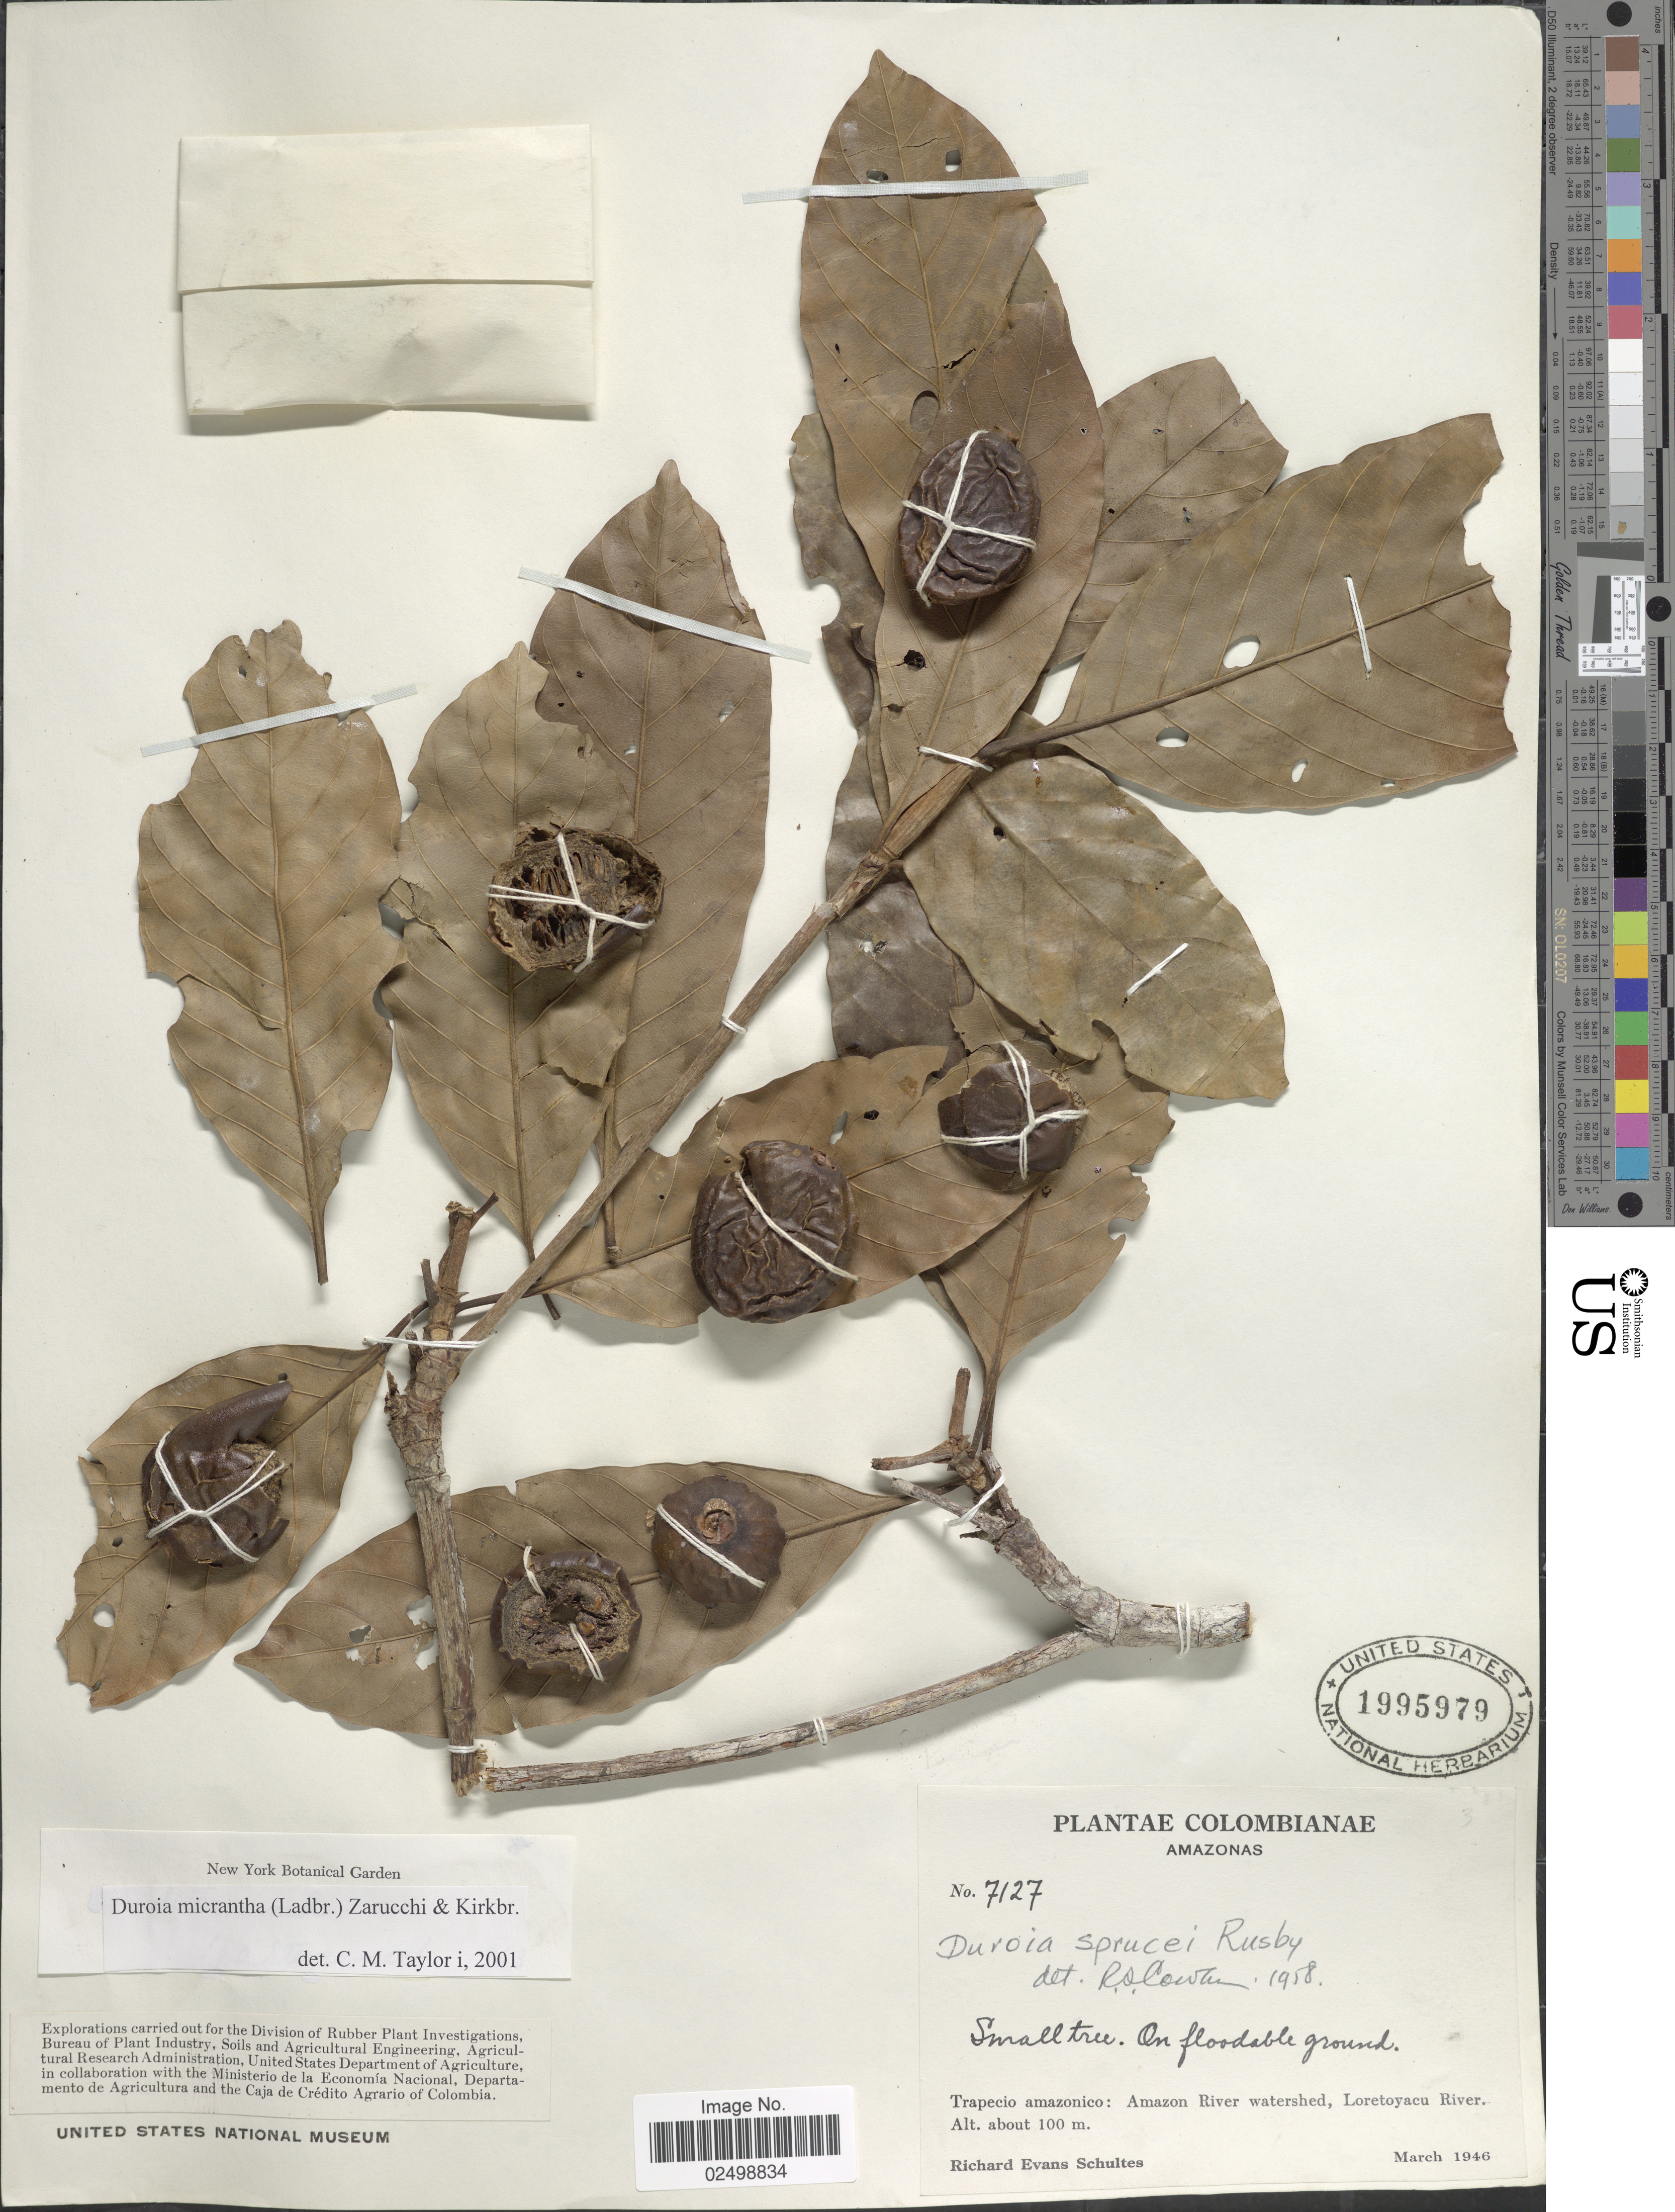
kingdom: Plantae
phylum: Tracheophyta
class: Magnoliopsida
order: Gentianales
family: Rubiaceae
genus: Duroia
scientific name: Duroia micrantha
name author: (Ladbr.) Zarucchi & J.H. Kirkbr.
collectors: R. E. Schultes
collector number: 7127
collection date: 1946-03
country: Colombia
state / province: Amazônas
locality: On floodable ground, Trapecio amazonico: Amazon River watershed, Loretoyacu River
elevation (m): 100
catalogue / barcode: US 1995979